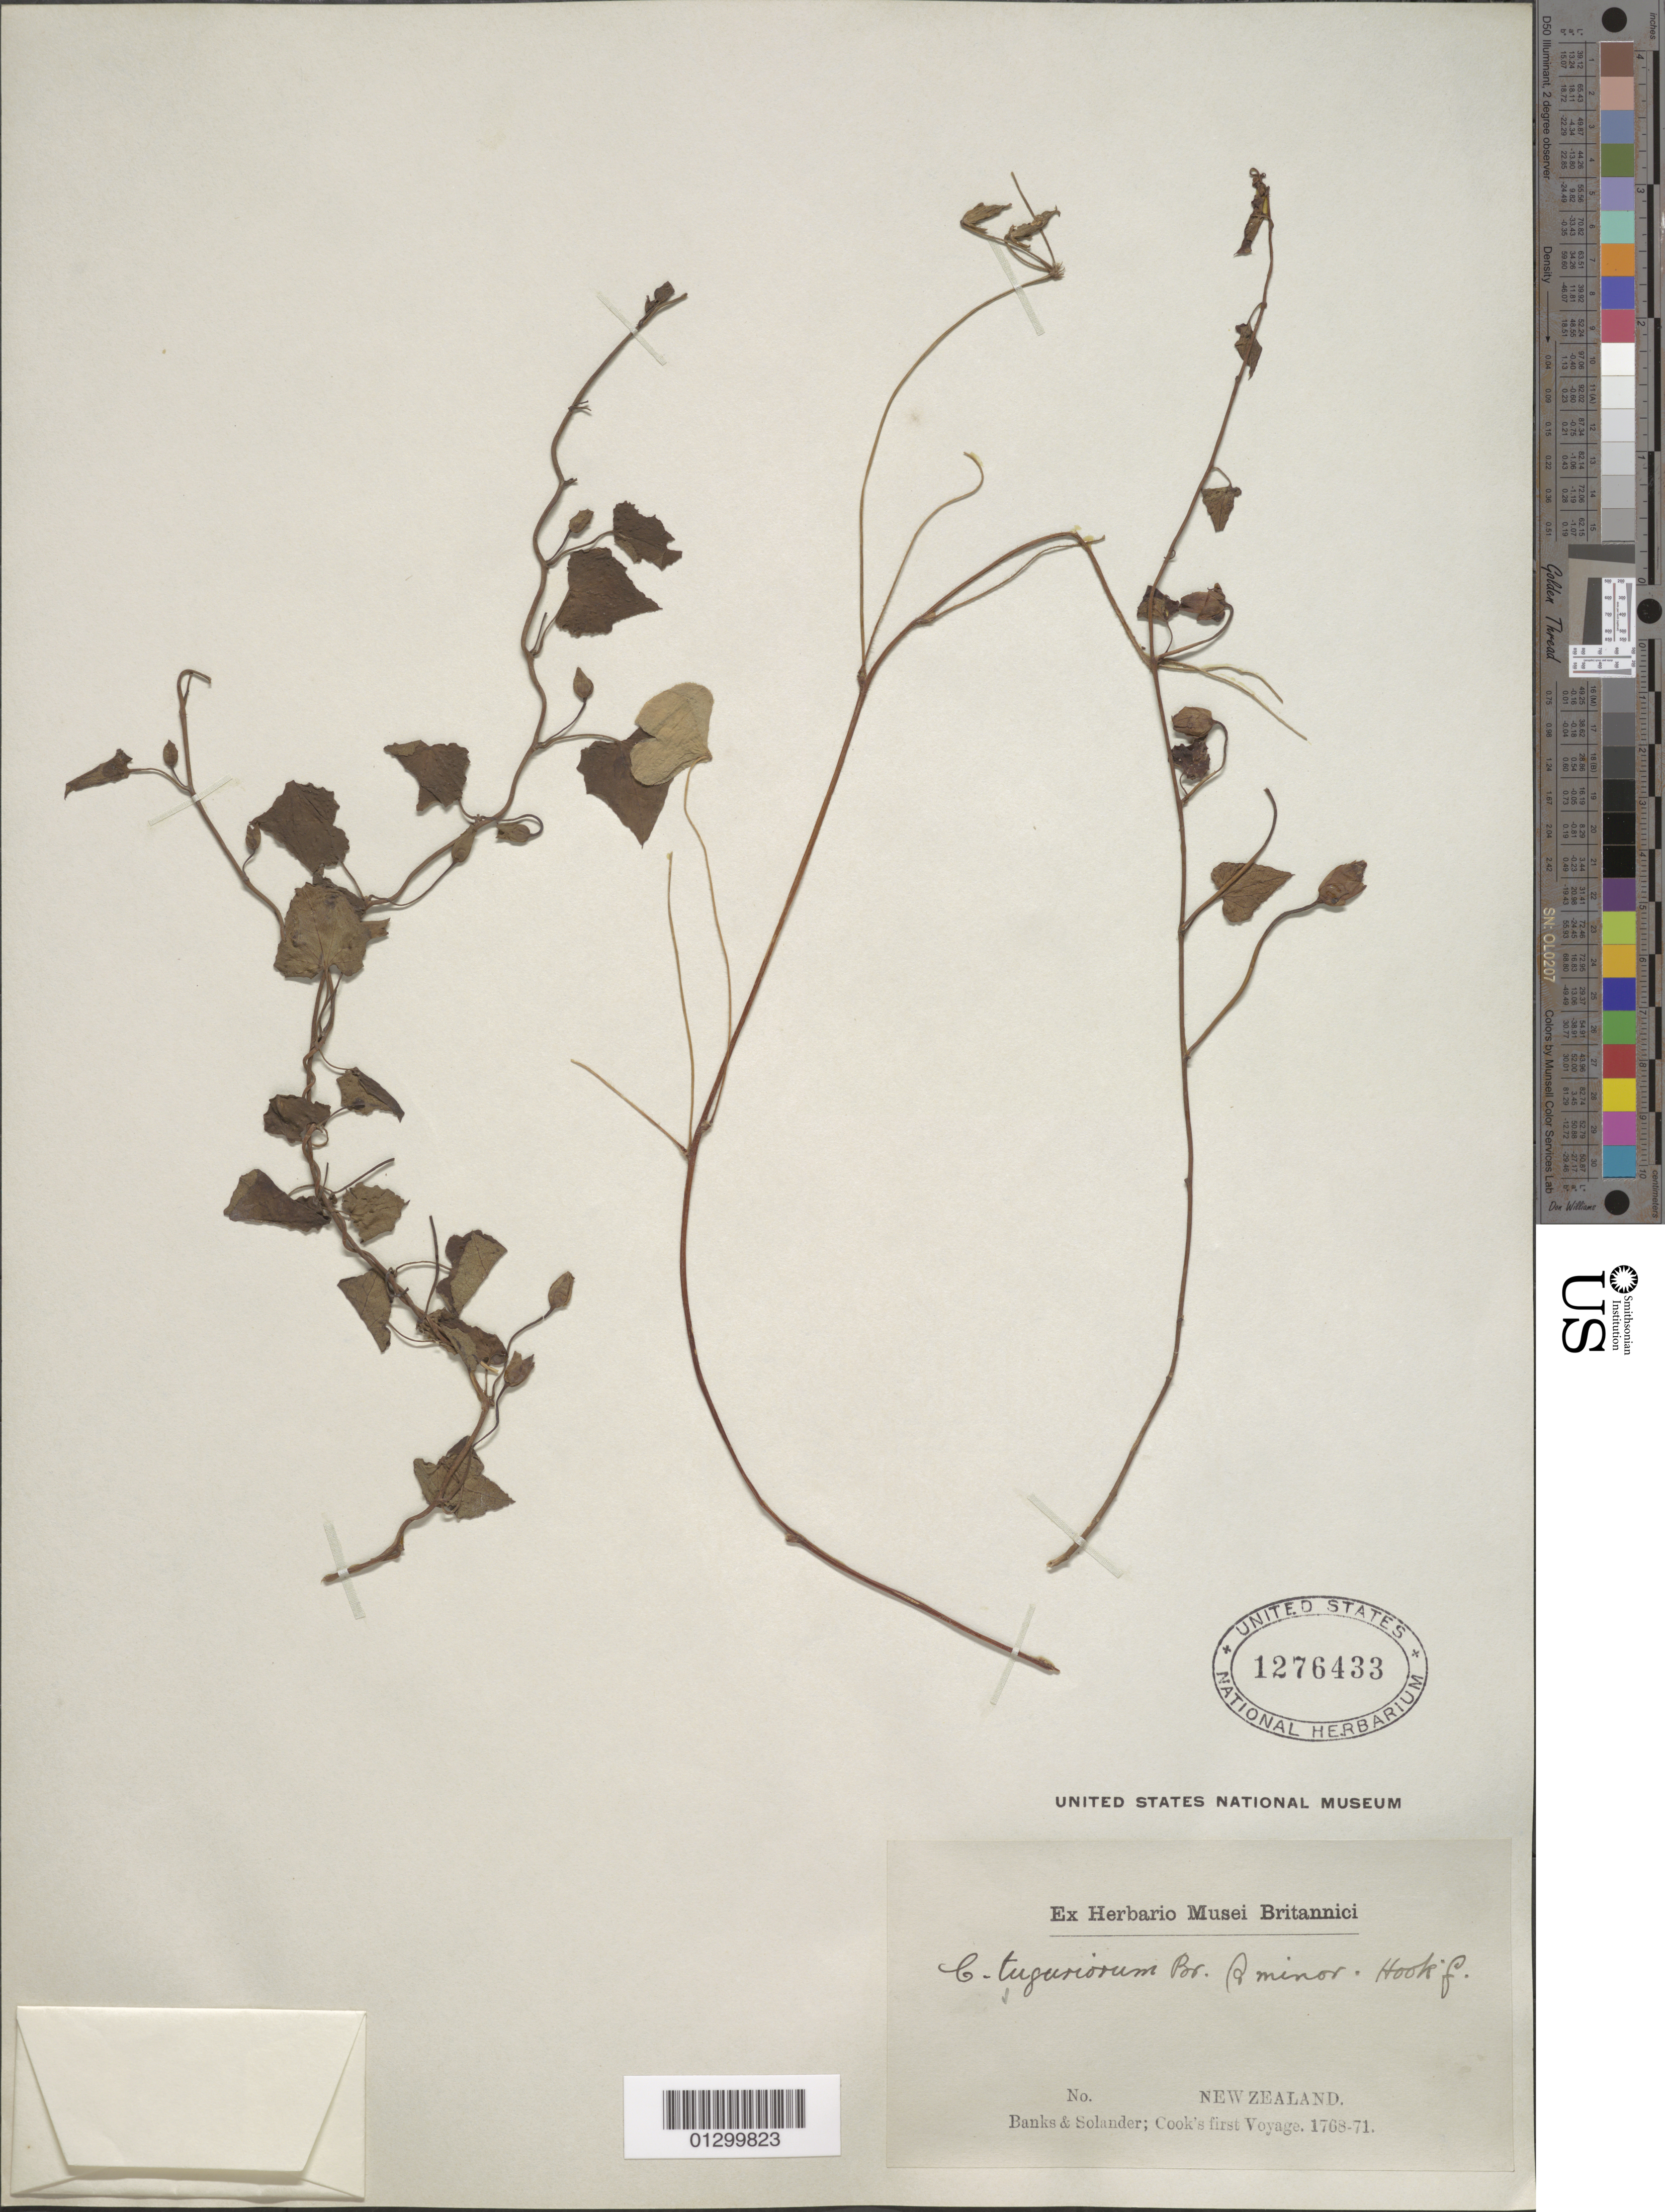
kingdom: Plantae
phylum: Tracheophyta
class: Magnoliopsida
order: Solanales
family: Convolvulaceae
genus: Calystegia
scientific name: Calystegia tuguriorum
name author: R. Br. ex Hook. f.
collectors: J. Banks & D. C. Solander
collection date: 1768/1771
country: New Zealand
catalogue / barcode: US 1276433